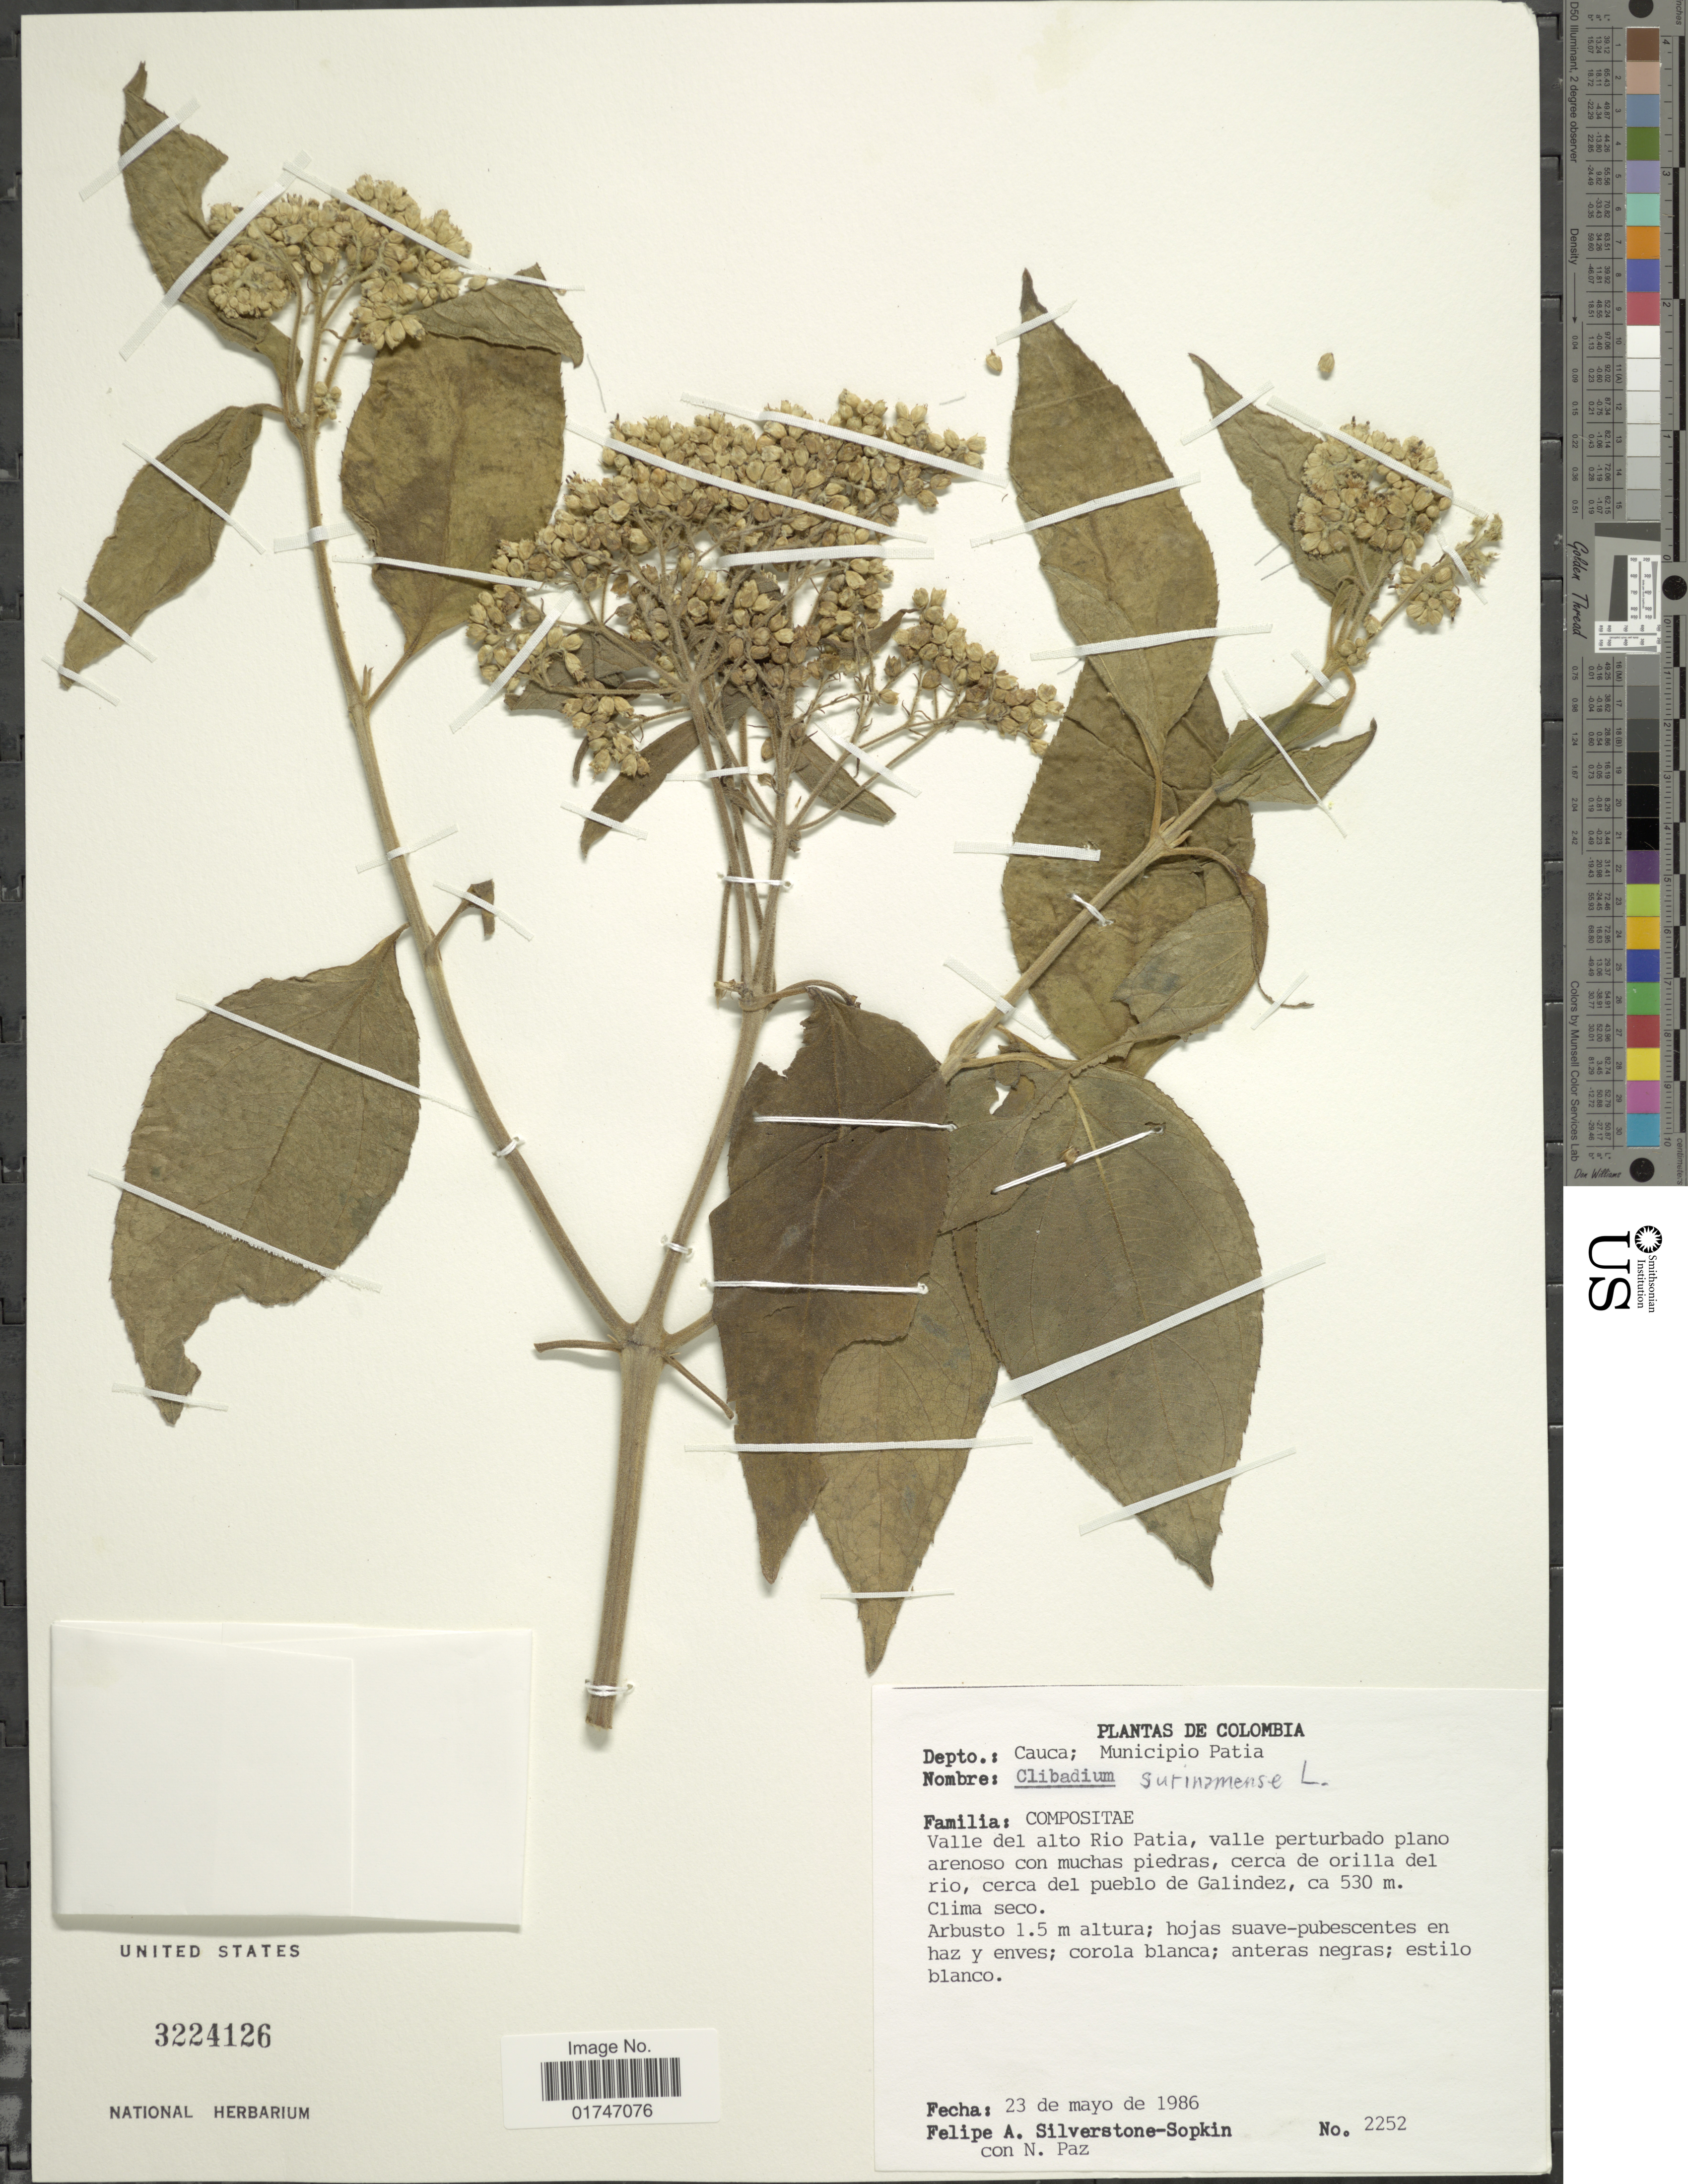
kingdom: Plantae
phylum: Tracheophyta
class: Magnoliopsida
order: Asterales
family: Asteraceae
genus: Clibadium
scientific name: Clibadium surinamense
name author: L.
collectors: P. A. Silverstone-Sopkin & N. Paz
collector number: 2252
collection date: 1986-05-23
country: Colombia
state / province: Cauca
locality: Depto.: Cauca. Municipio Patia. Valle del alto Rio Patia, valle perturbado plano arenoso con muchas piedras, cerca de orilla del rio, cerca del pueblo de Galindez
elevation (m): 530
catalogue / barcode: US 3224126